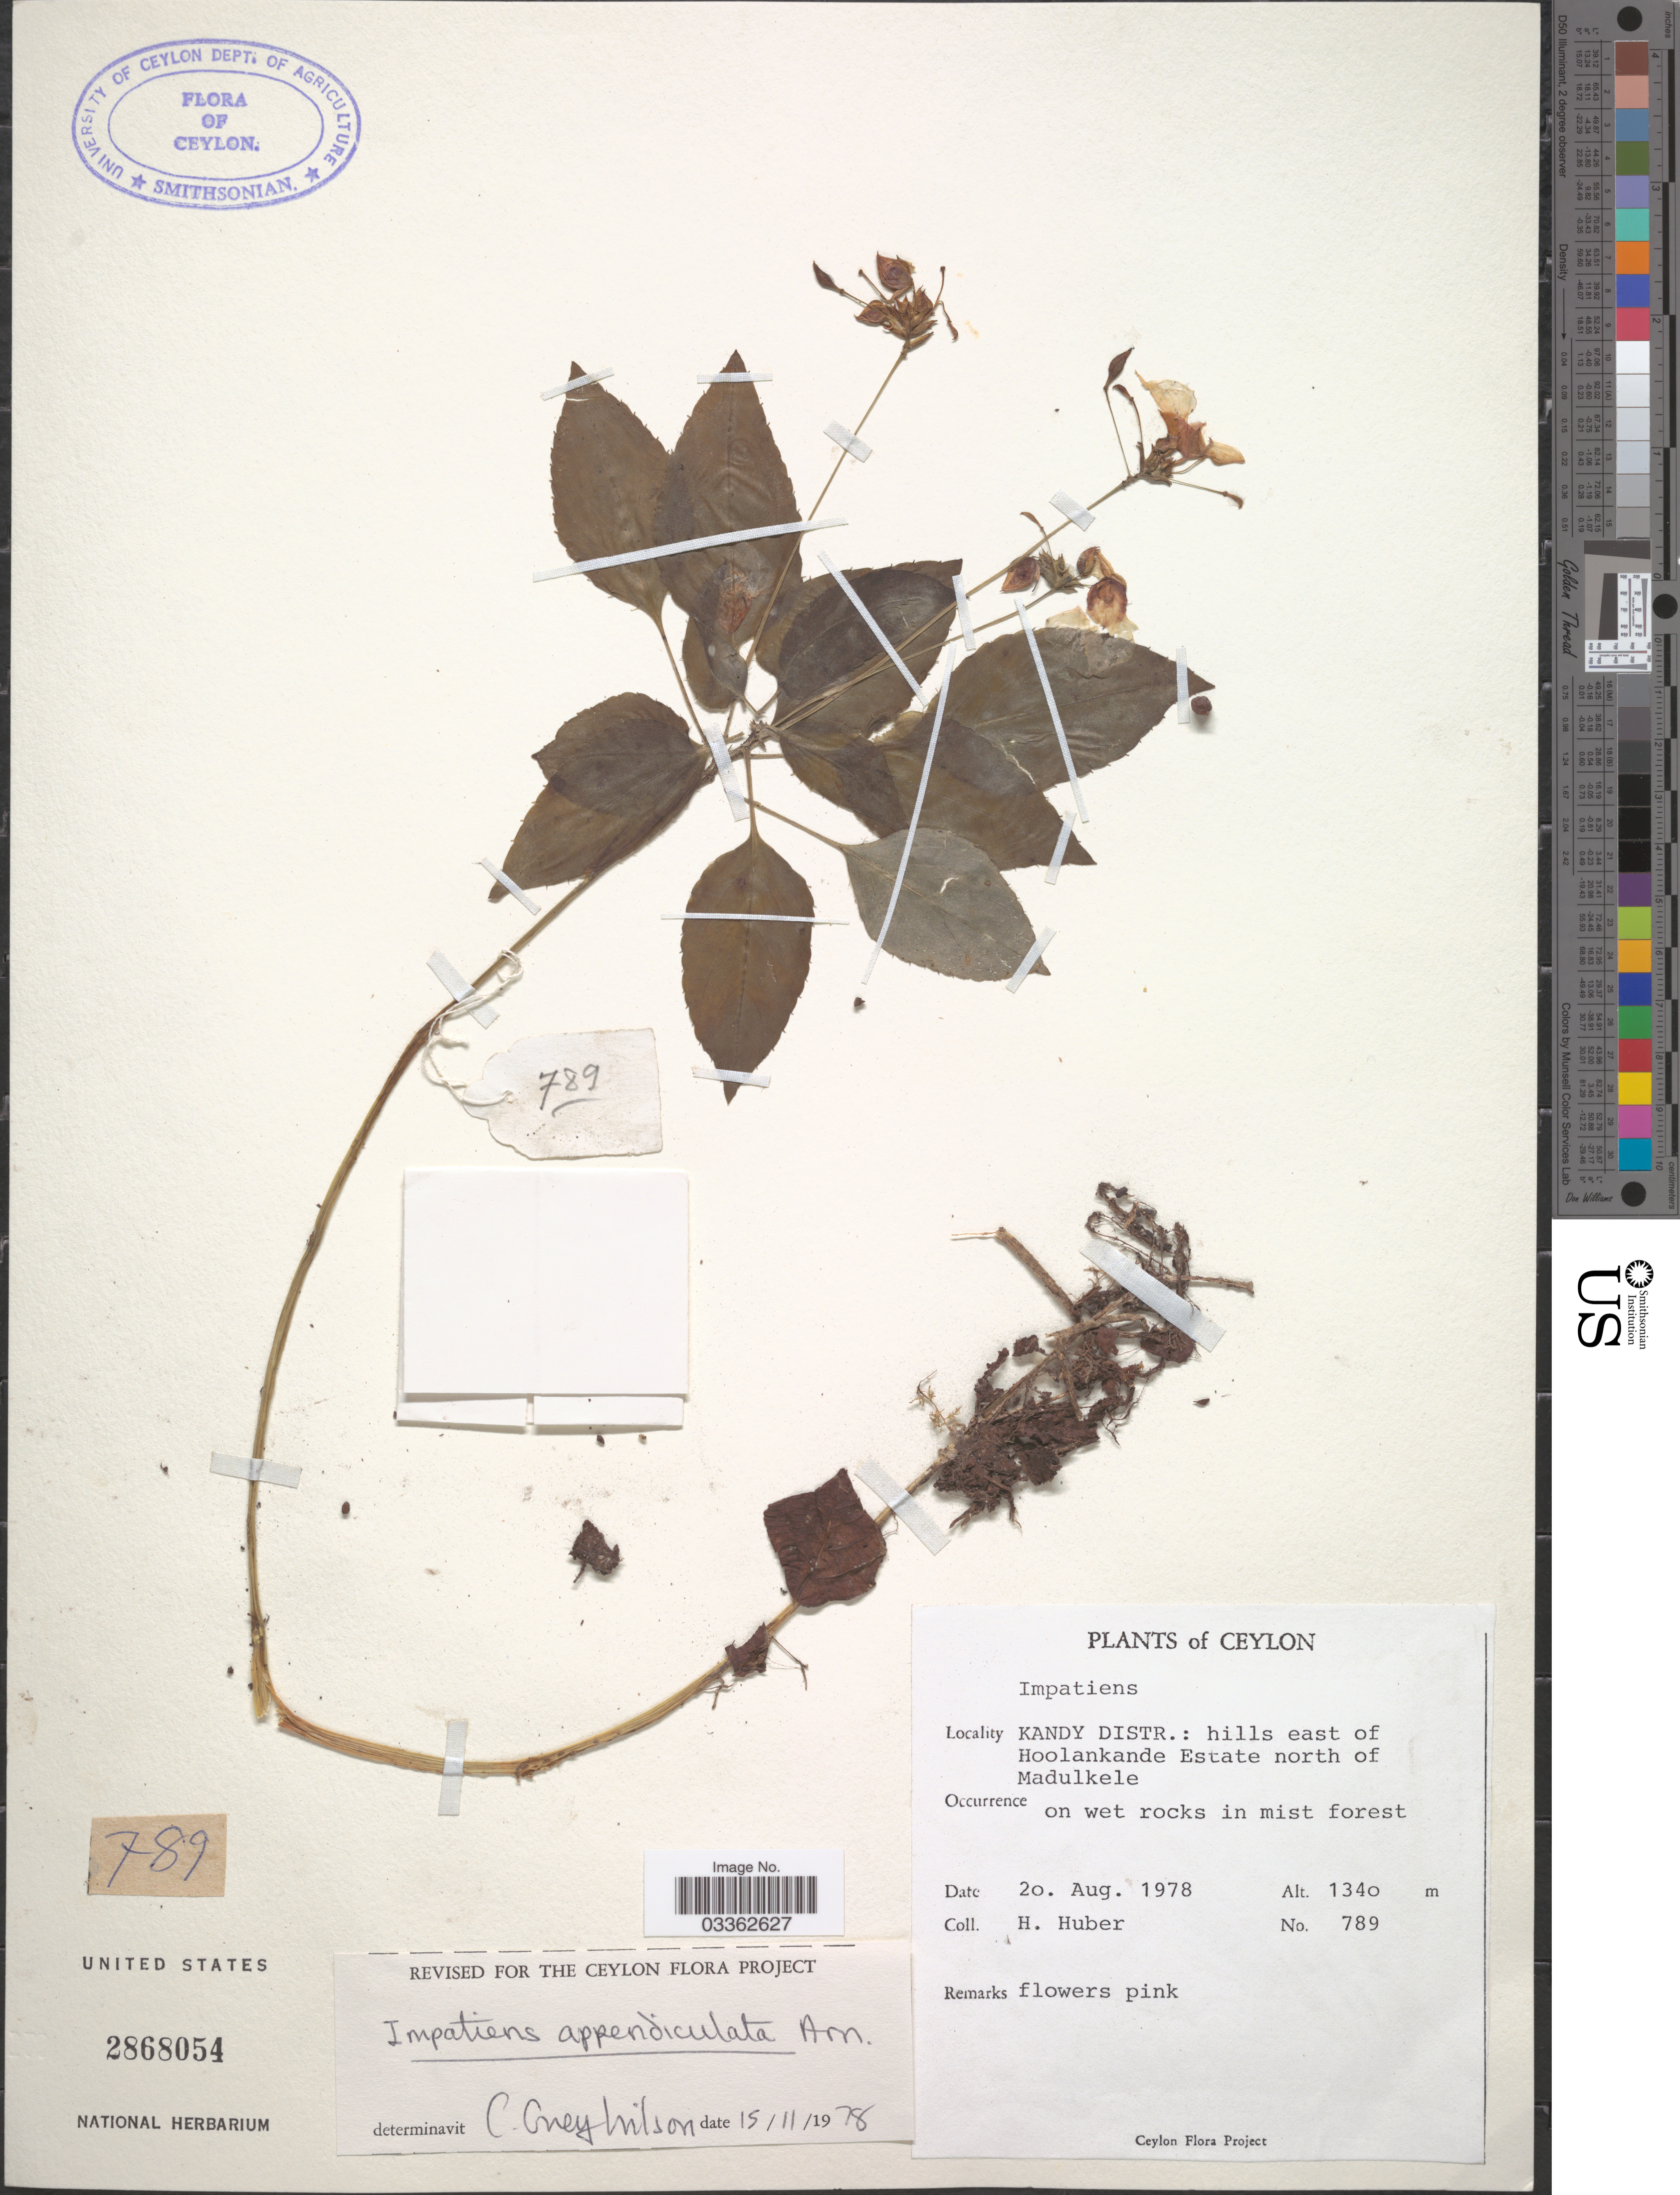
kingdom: Plantae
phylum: Tracheophyta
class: Magnoliopsida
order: Ericales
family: Balsaminaceae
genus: Impatiens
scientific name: Impatiens appendiculata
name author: Arn.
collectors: H. Huber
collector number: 789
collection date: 1978-08-20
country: Sri Lanka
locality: Ceylon. Kandy Distr.: hills east of Hoolankande Estate north of Madulkele.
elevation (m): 1340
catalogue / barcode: US 2868054